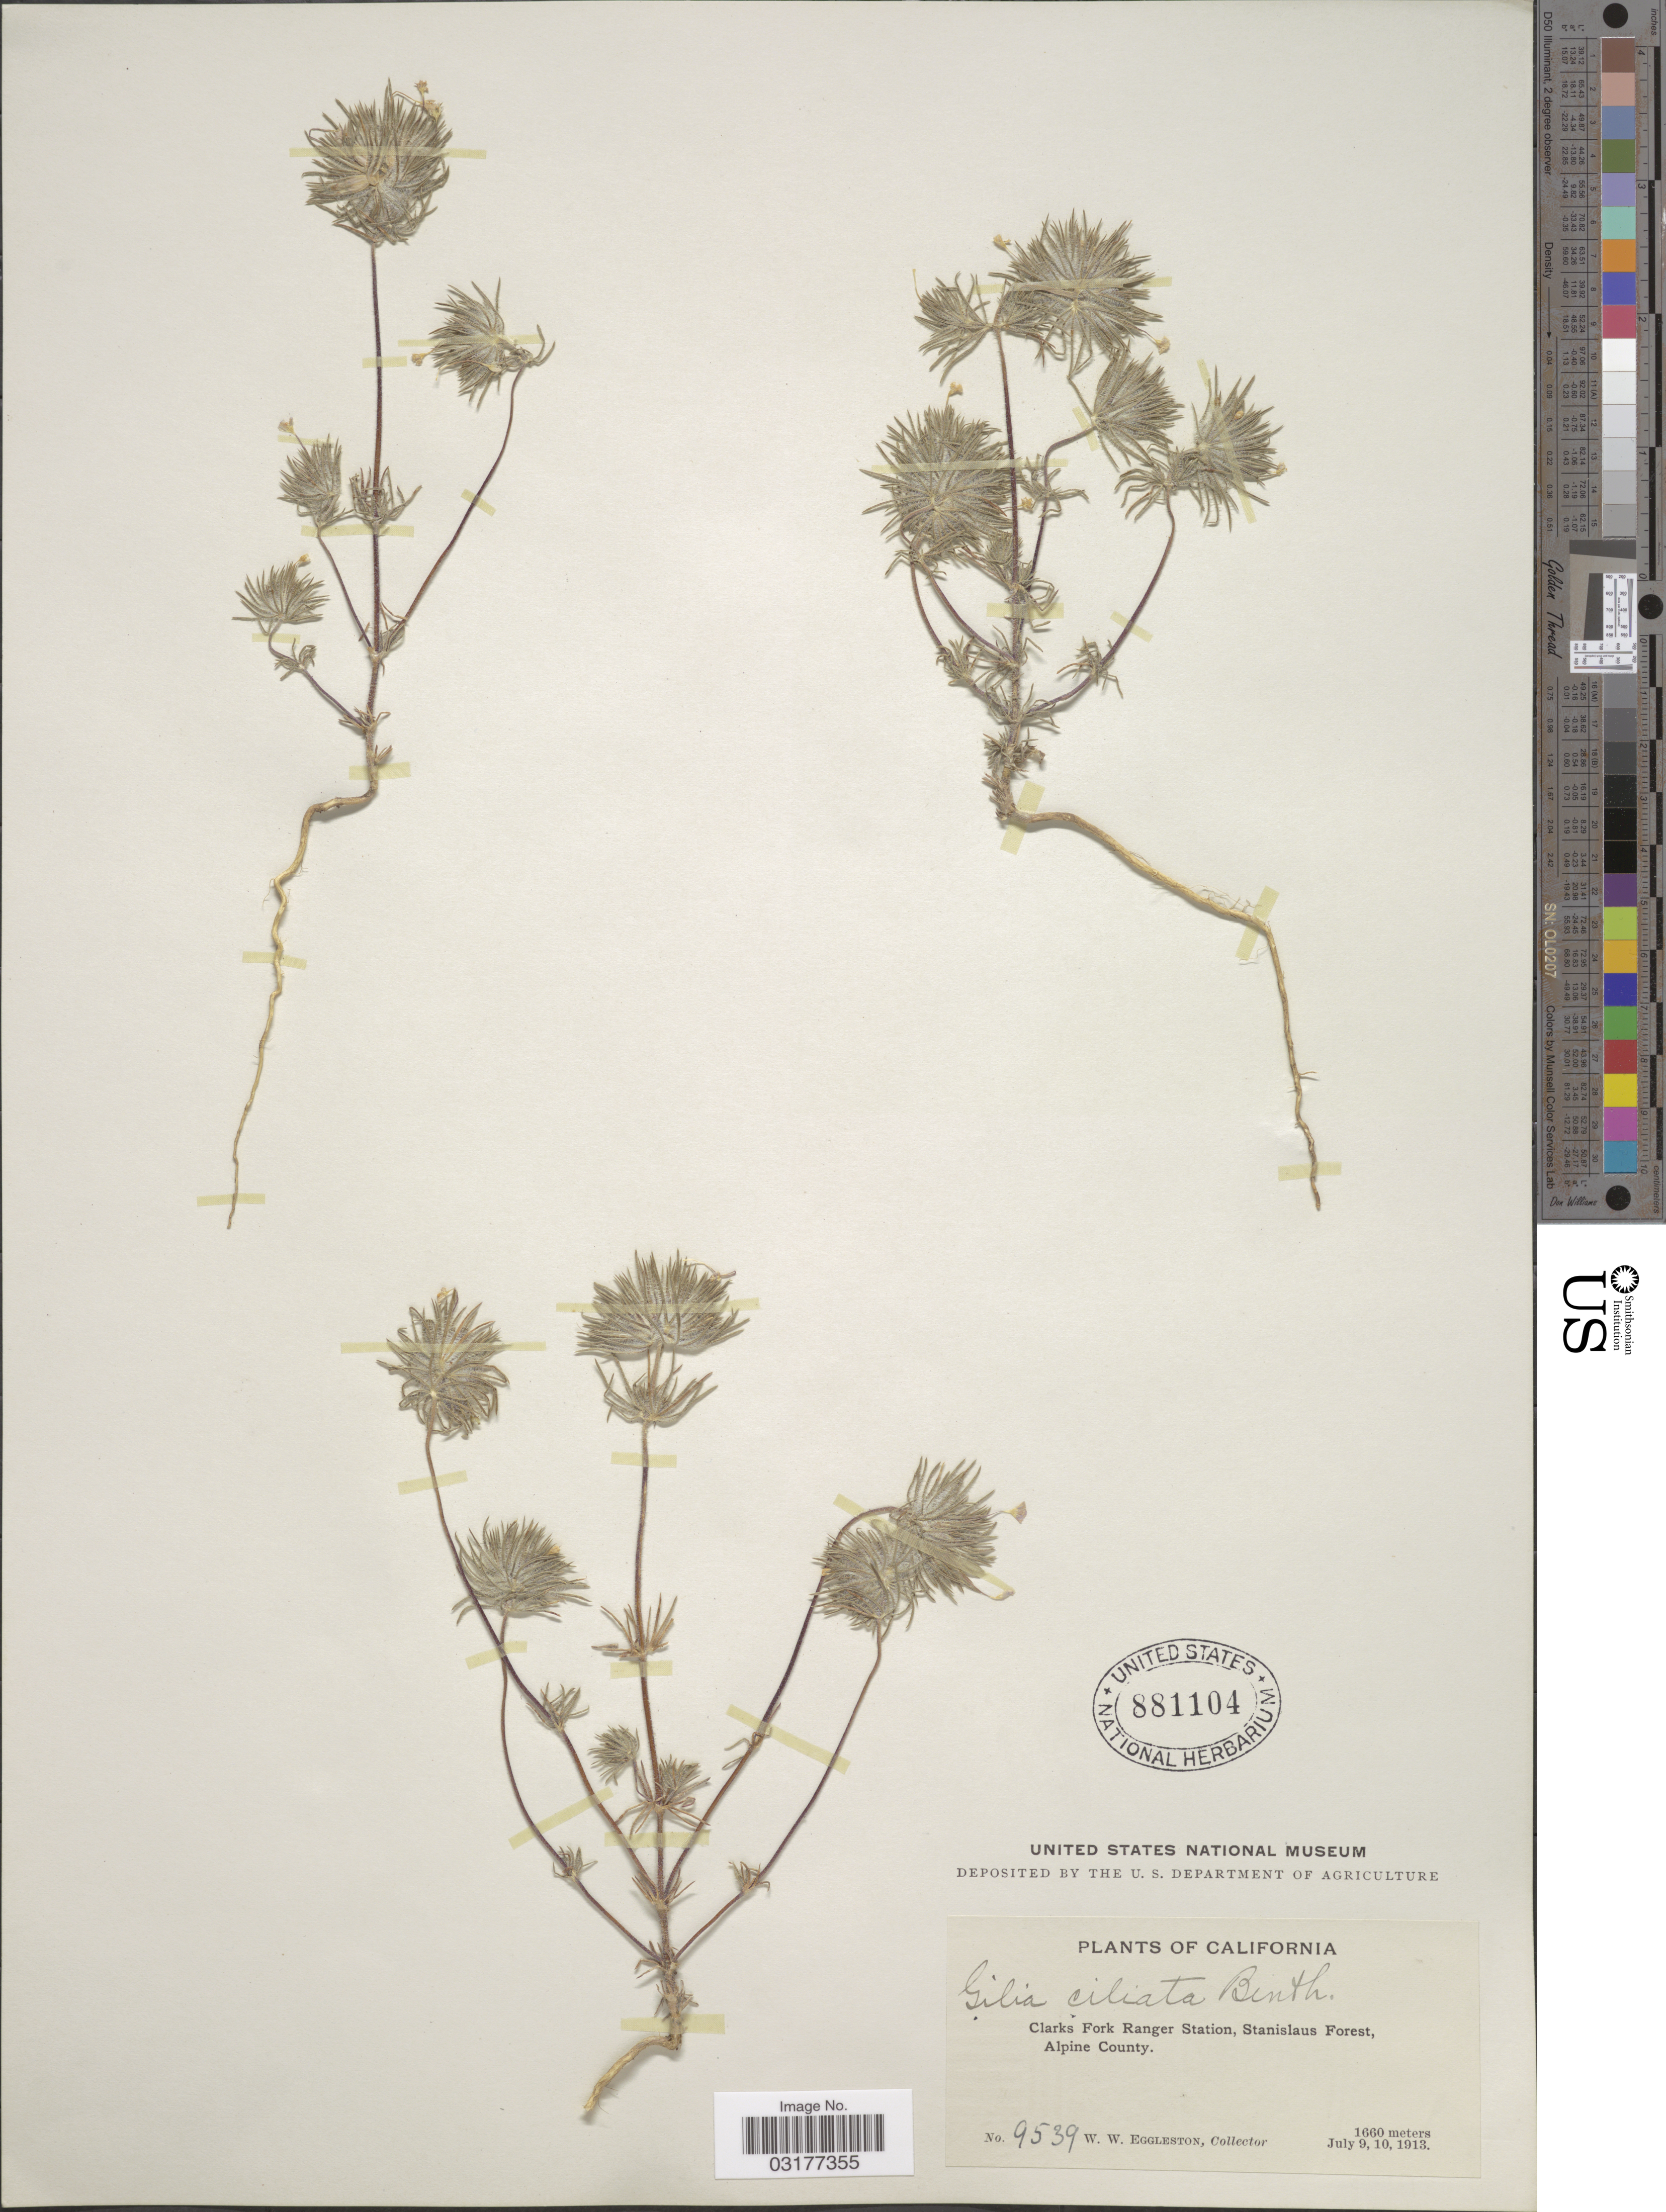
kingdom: Plantae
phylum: Tracheophyta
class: Magnoliopsida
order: Ericales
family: Polemoniaceae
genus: Leptosiphon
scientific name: Leptosiphon ciliatus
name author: (Benth.) Jeps.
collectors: W. W. Eggleston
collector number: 9539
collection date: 1913-07-09/1913-07-10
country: United States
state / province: California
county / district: Alpine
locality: Clarks Fork Ranger Station, Stanislaus Forest, Alpine County.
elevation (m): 1660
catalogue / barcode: US 881104